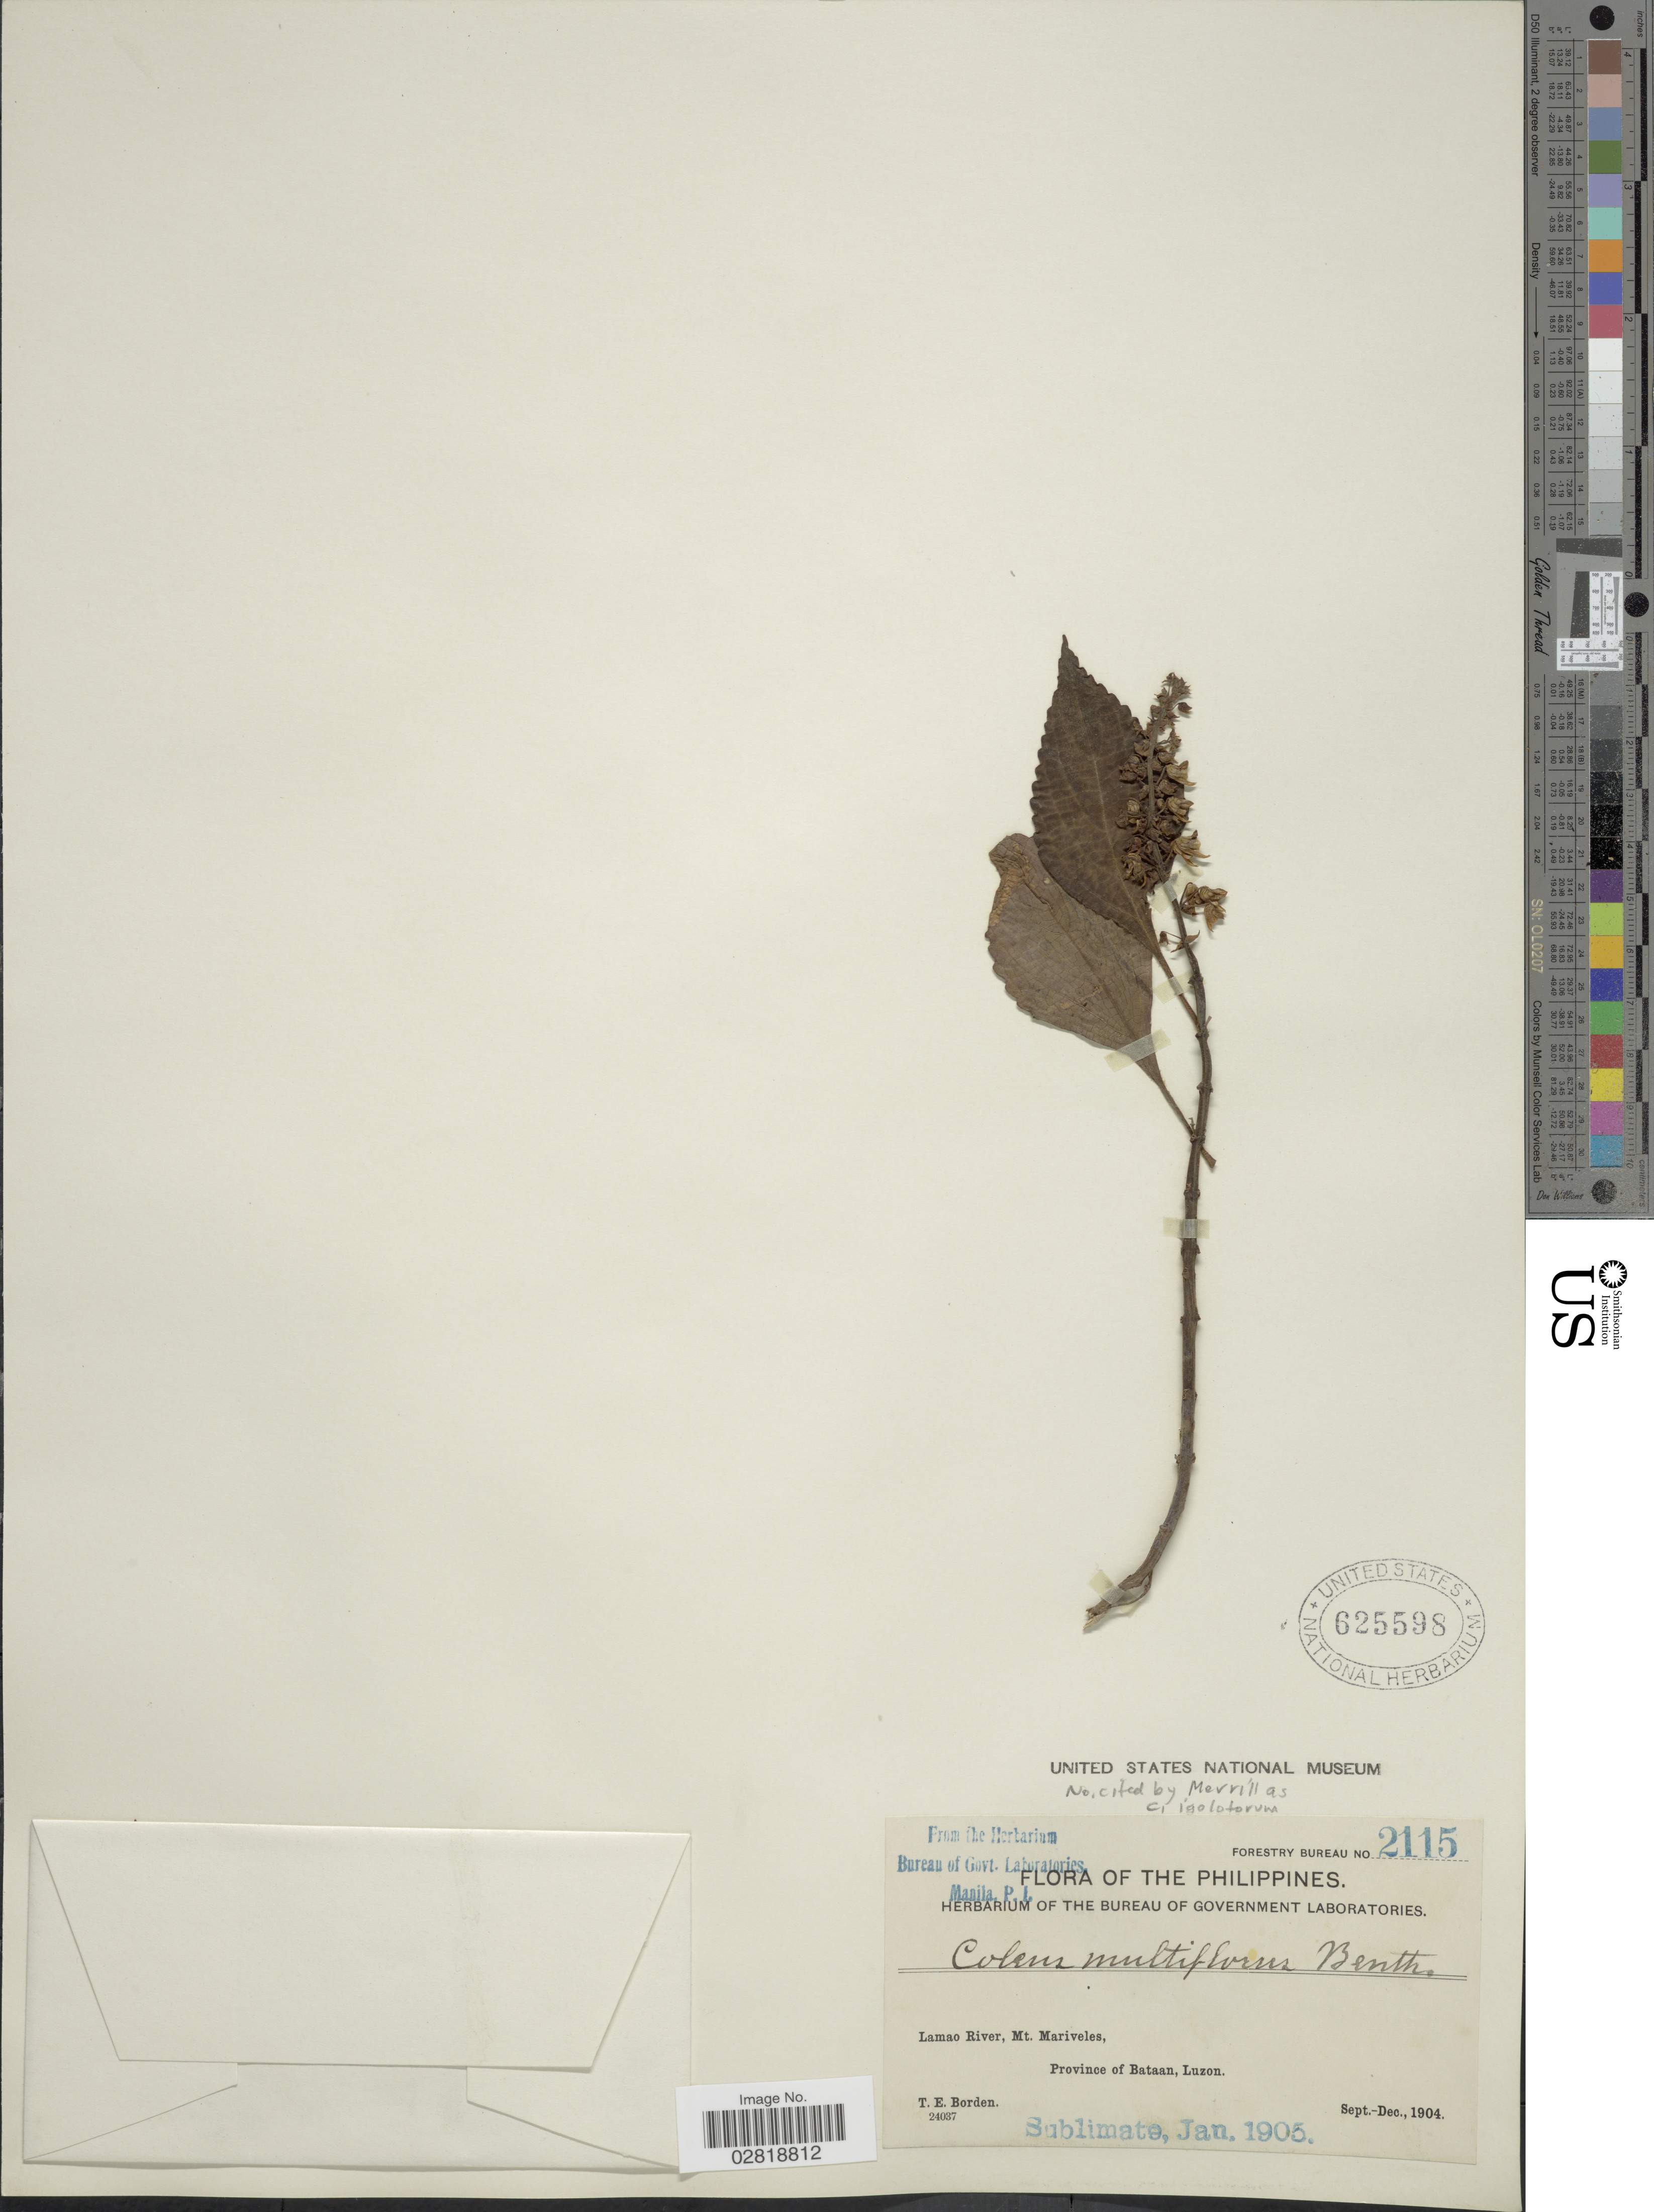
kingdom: Plantae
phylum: Tracheophyta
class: Magnoliopsida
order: Lamiales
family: Lamiaceae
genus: Plectranthus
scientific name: Plectranthus scutellarioides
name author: (L.) R. Br.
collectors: T. E. Borden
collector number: Forestry Bureau 2115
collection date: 1904-09/1904-12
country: Philippines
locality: Lamao River, Mt. Mariveles, Province of Bataan, Luzon.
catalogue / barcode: US 625598